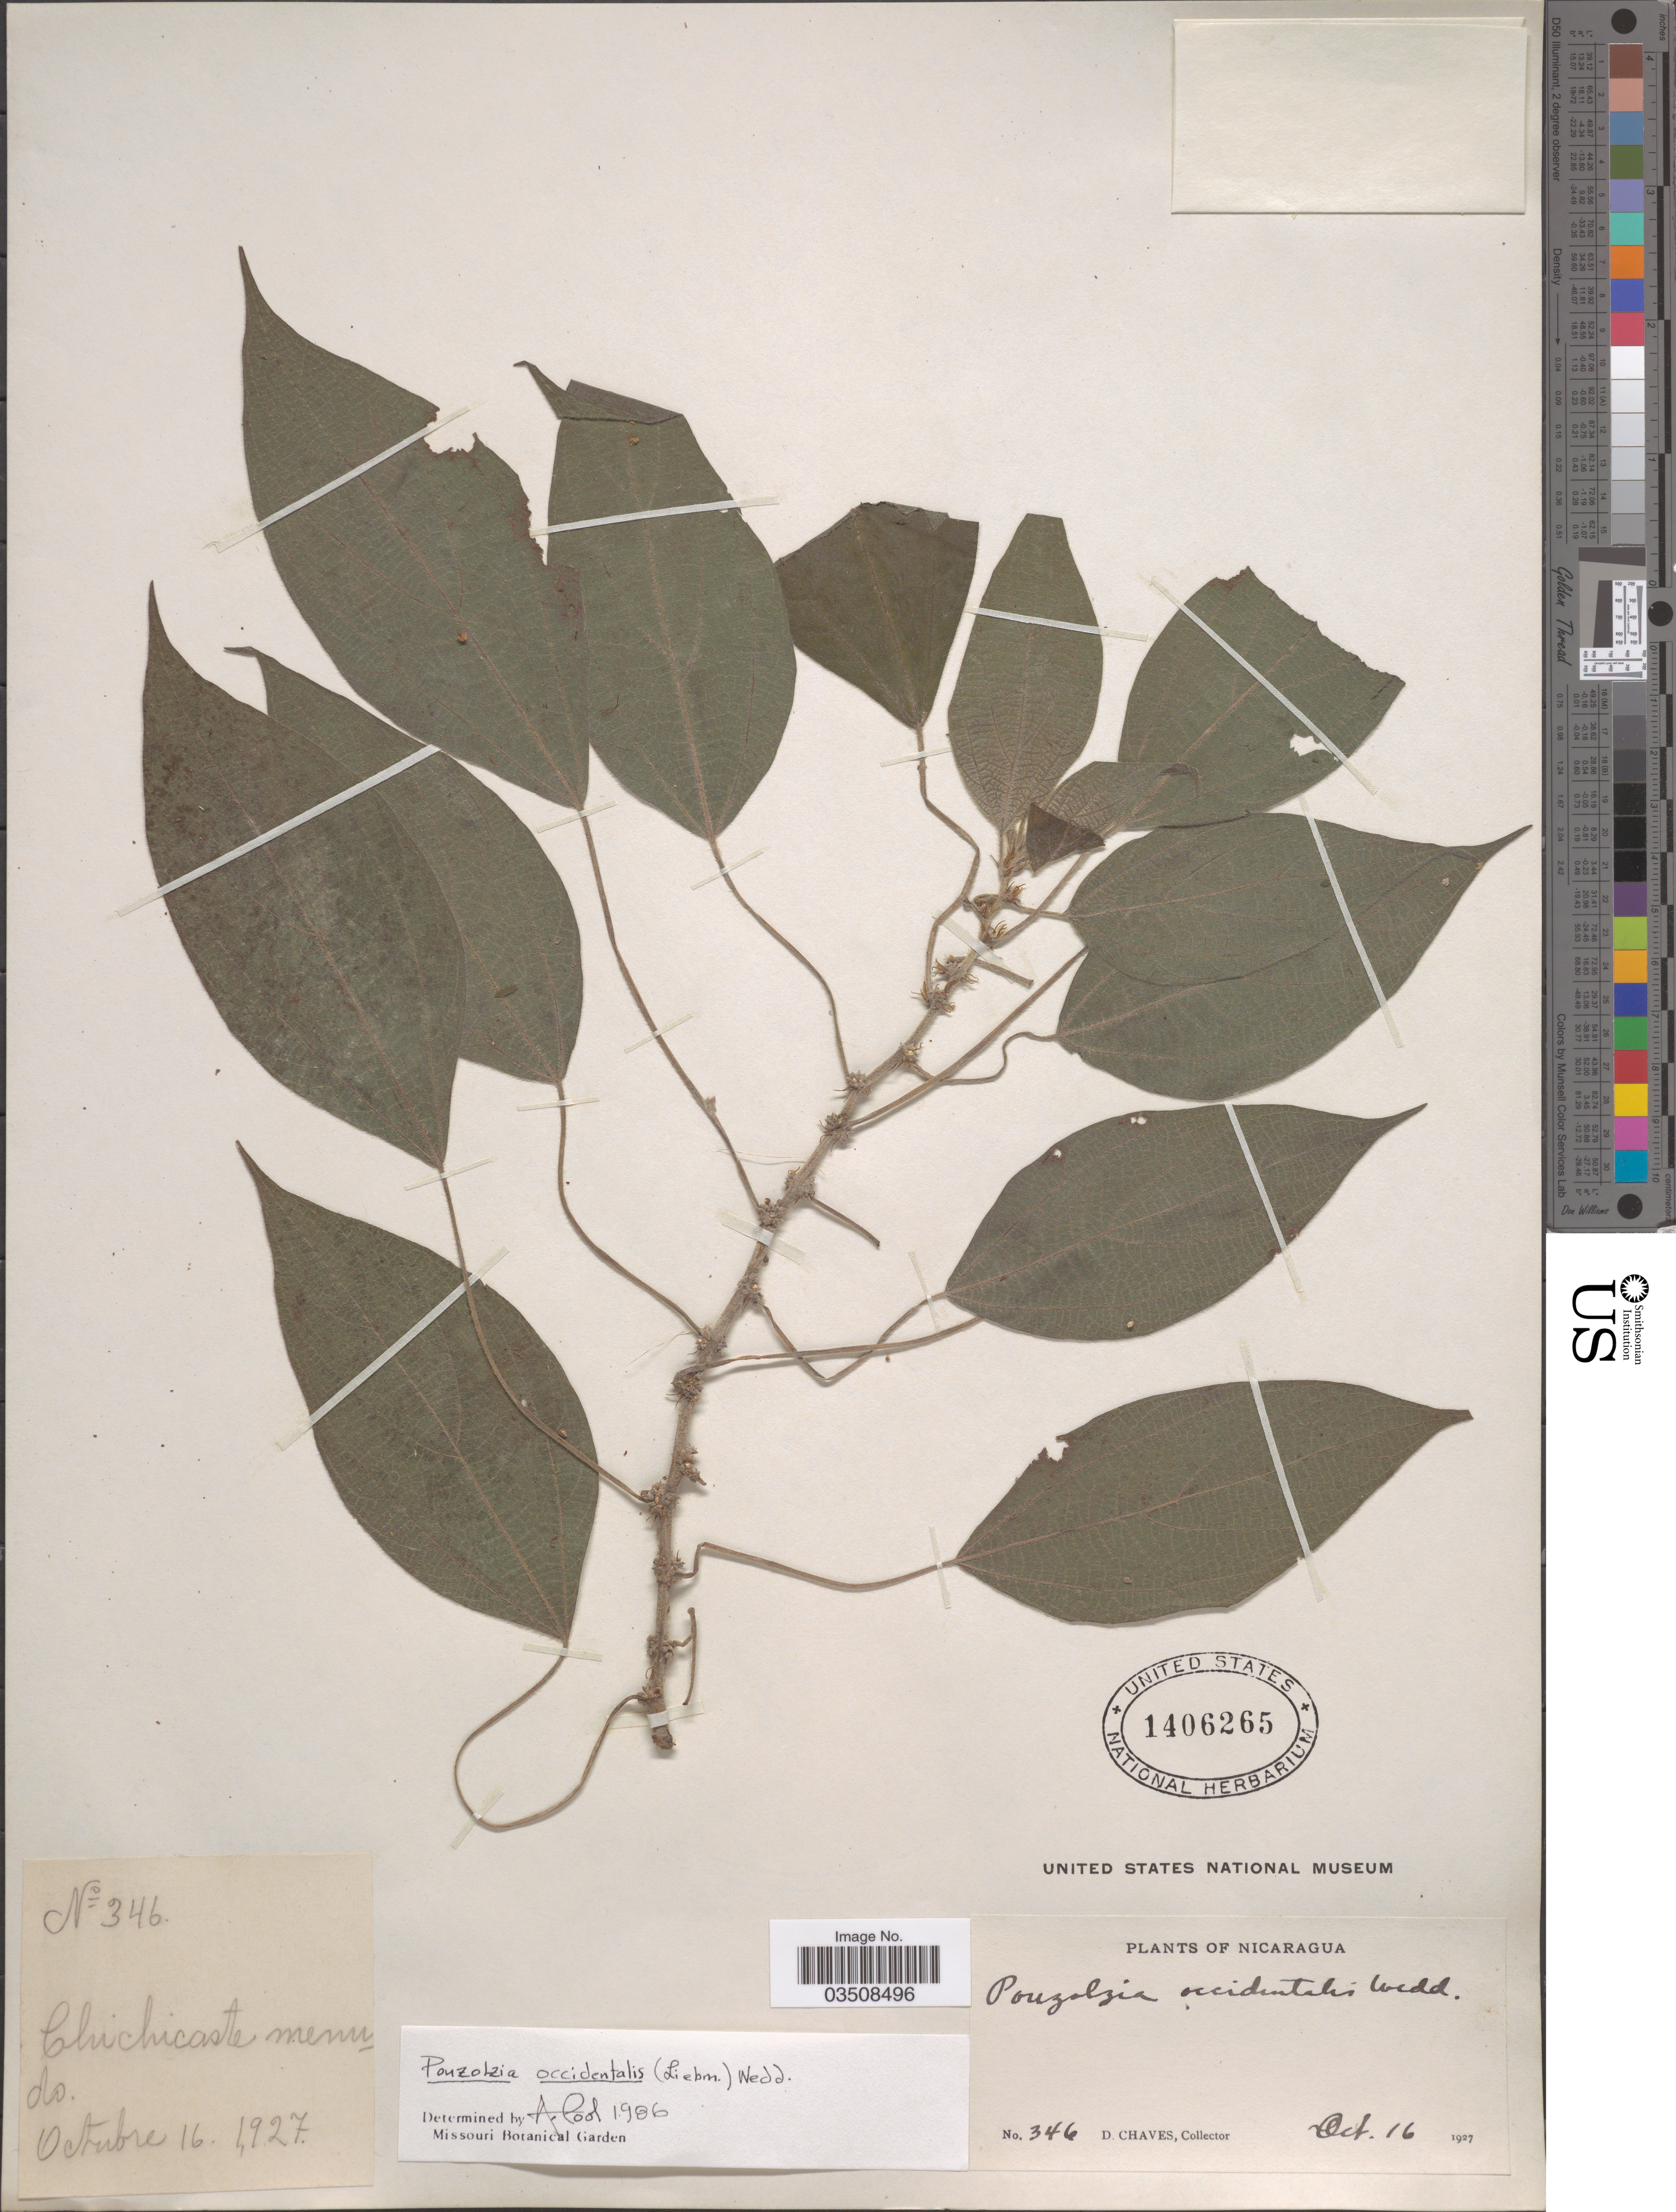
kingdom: Plantae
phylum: Tracheophyta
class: Magnoliopsida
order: Rosales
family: Urticaceae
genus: Pouzolzia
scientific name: Pouzolzia occidentalis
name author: (Liebm.) Wedd.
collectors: D. Chaves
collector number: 346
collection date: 1927-10-16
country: Nicaragua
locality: Chichicaste menudo.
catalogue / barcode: US 1406265